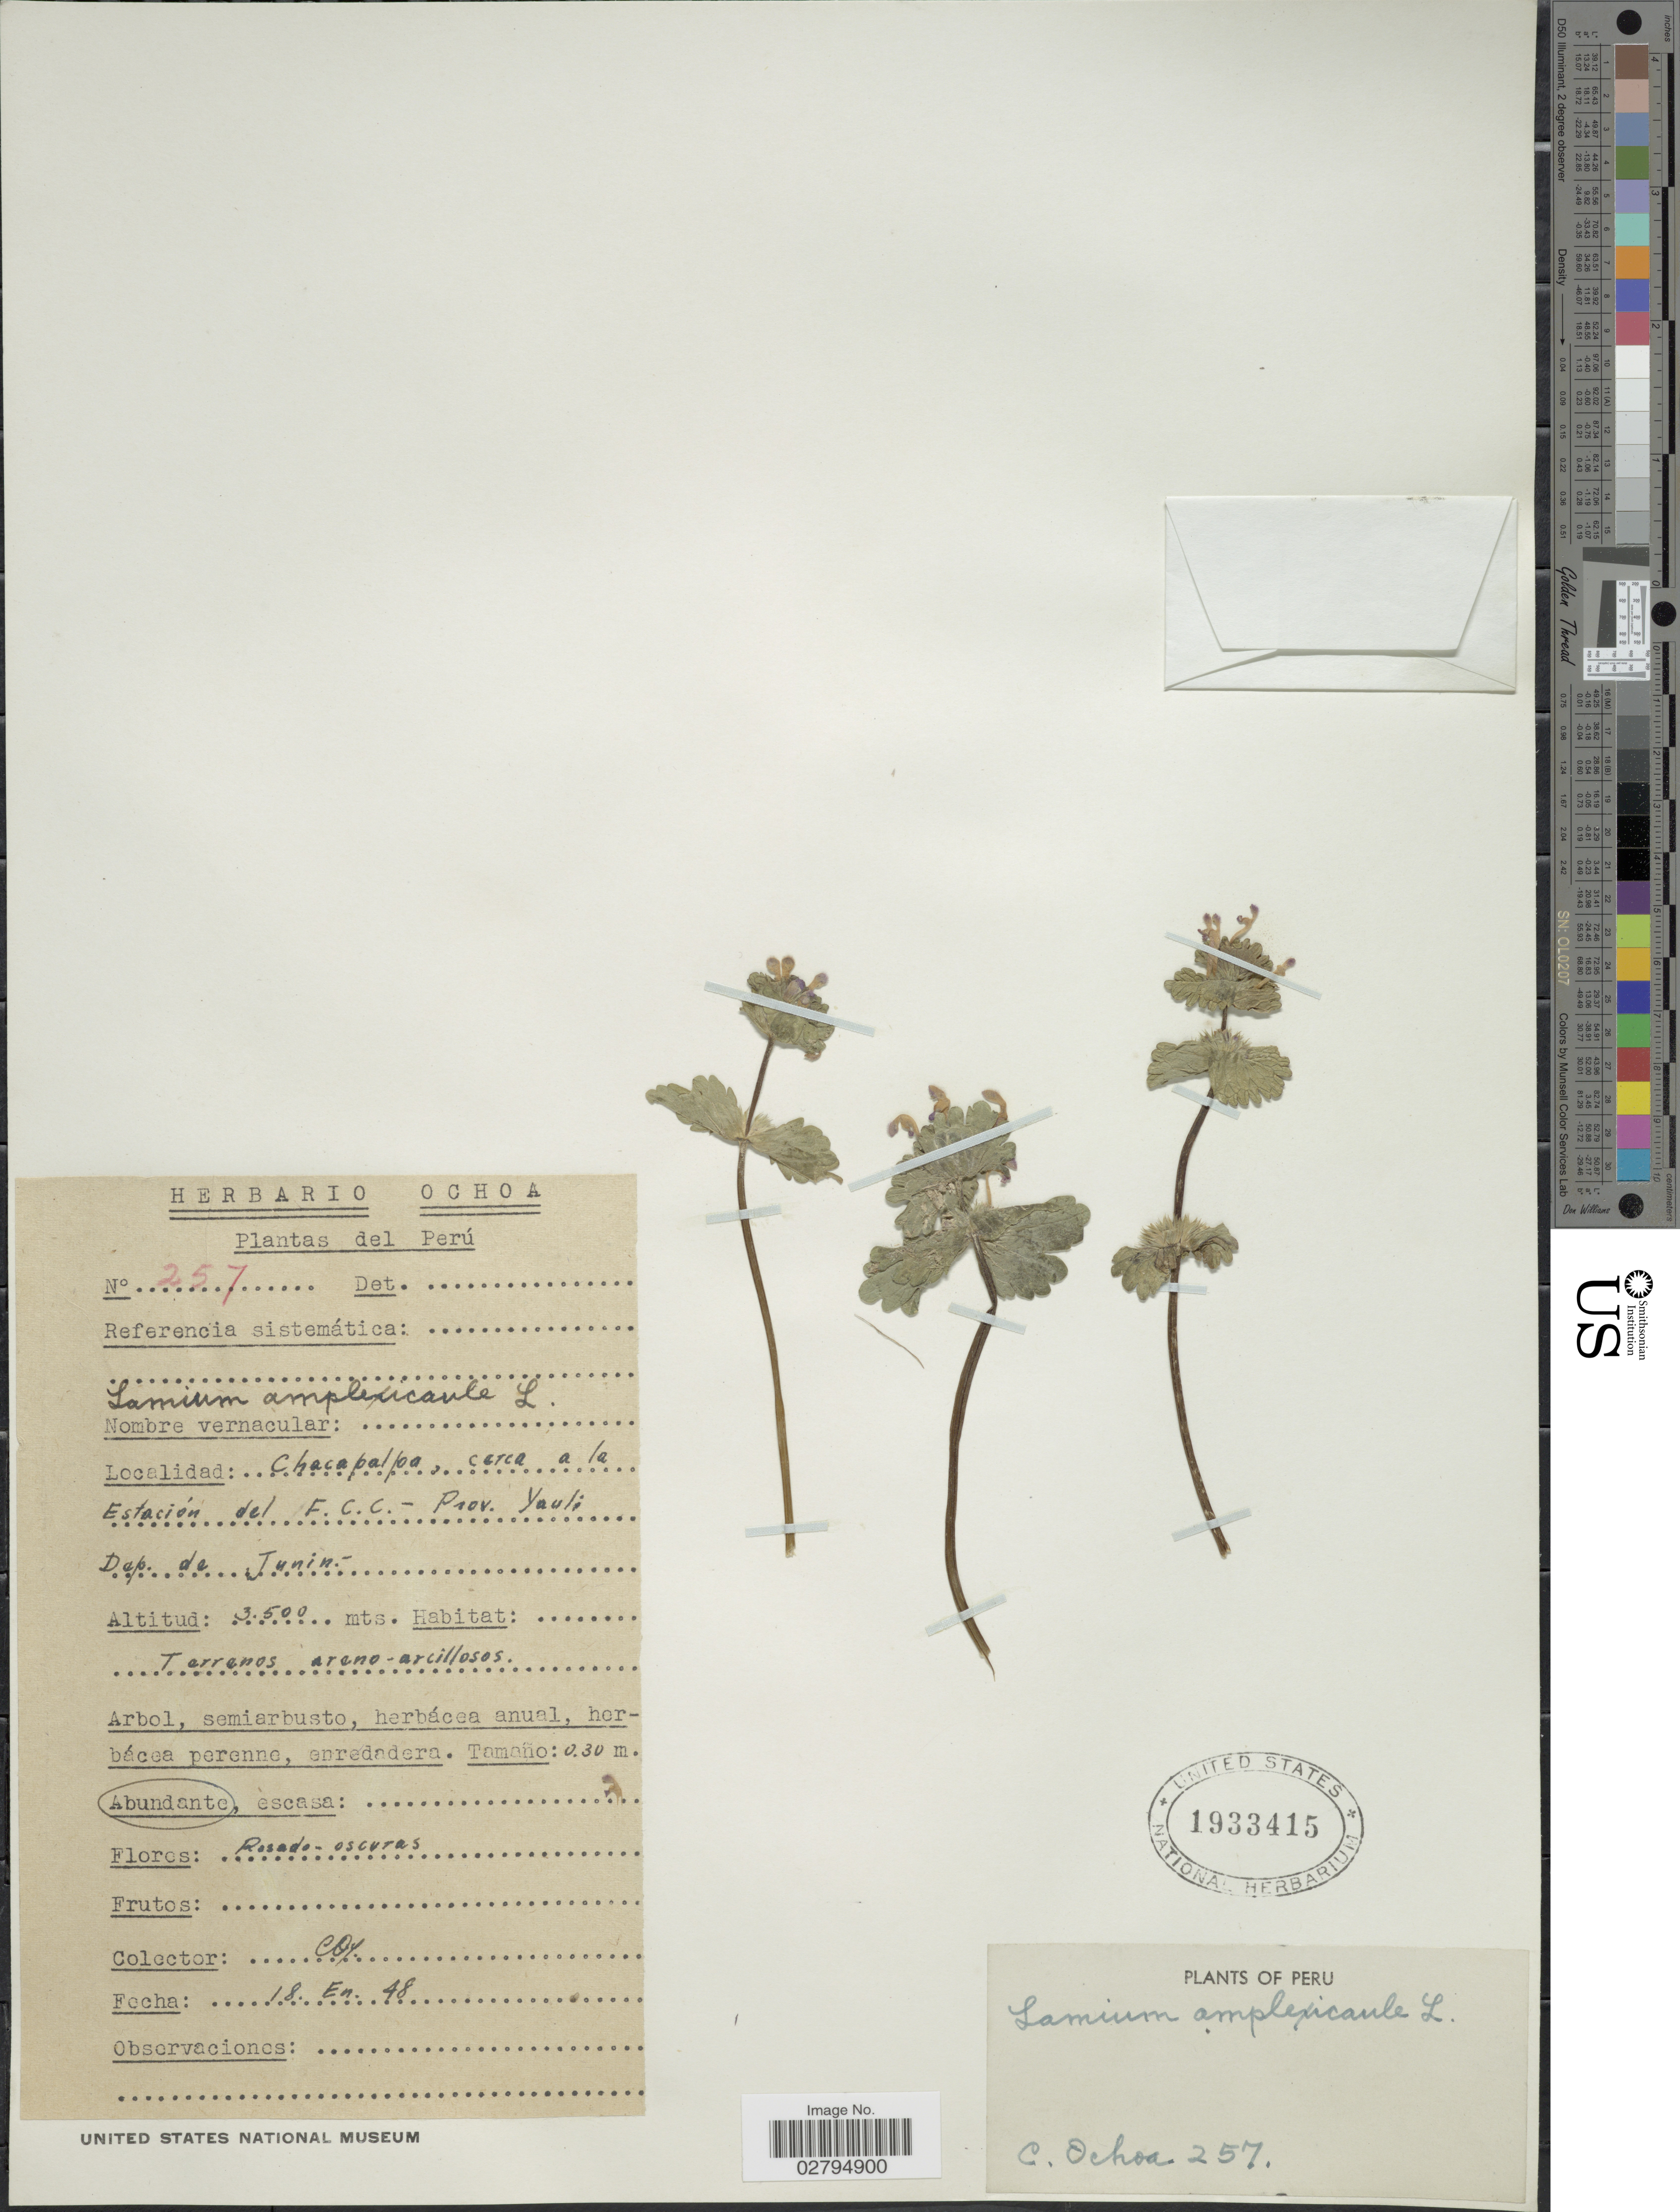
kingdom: Plantae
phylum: Tracheophyta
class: Magnoliopsida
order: Lamiales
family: Lamiaceae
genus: Lamium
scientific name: Lamium amplexicaule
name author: L.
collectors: C. Ochoa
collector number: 257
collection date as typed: Transcribed d/m/y: 18/1/48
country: Peru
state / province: Junín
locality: Chacapalpa, cerca a la Estacíon del F.C.C.-Prov. Yauli. Dep. de Junin.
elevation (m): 3500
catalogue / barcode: US 1933415